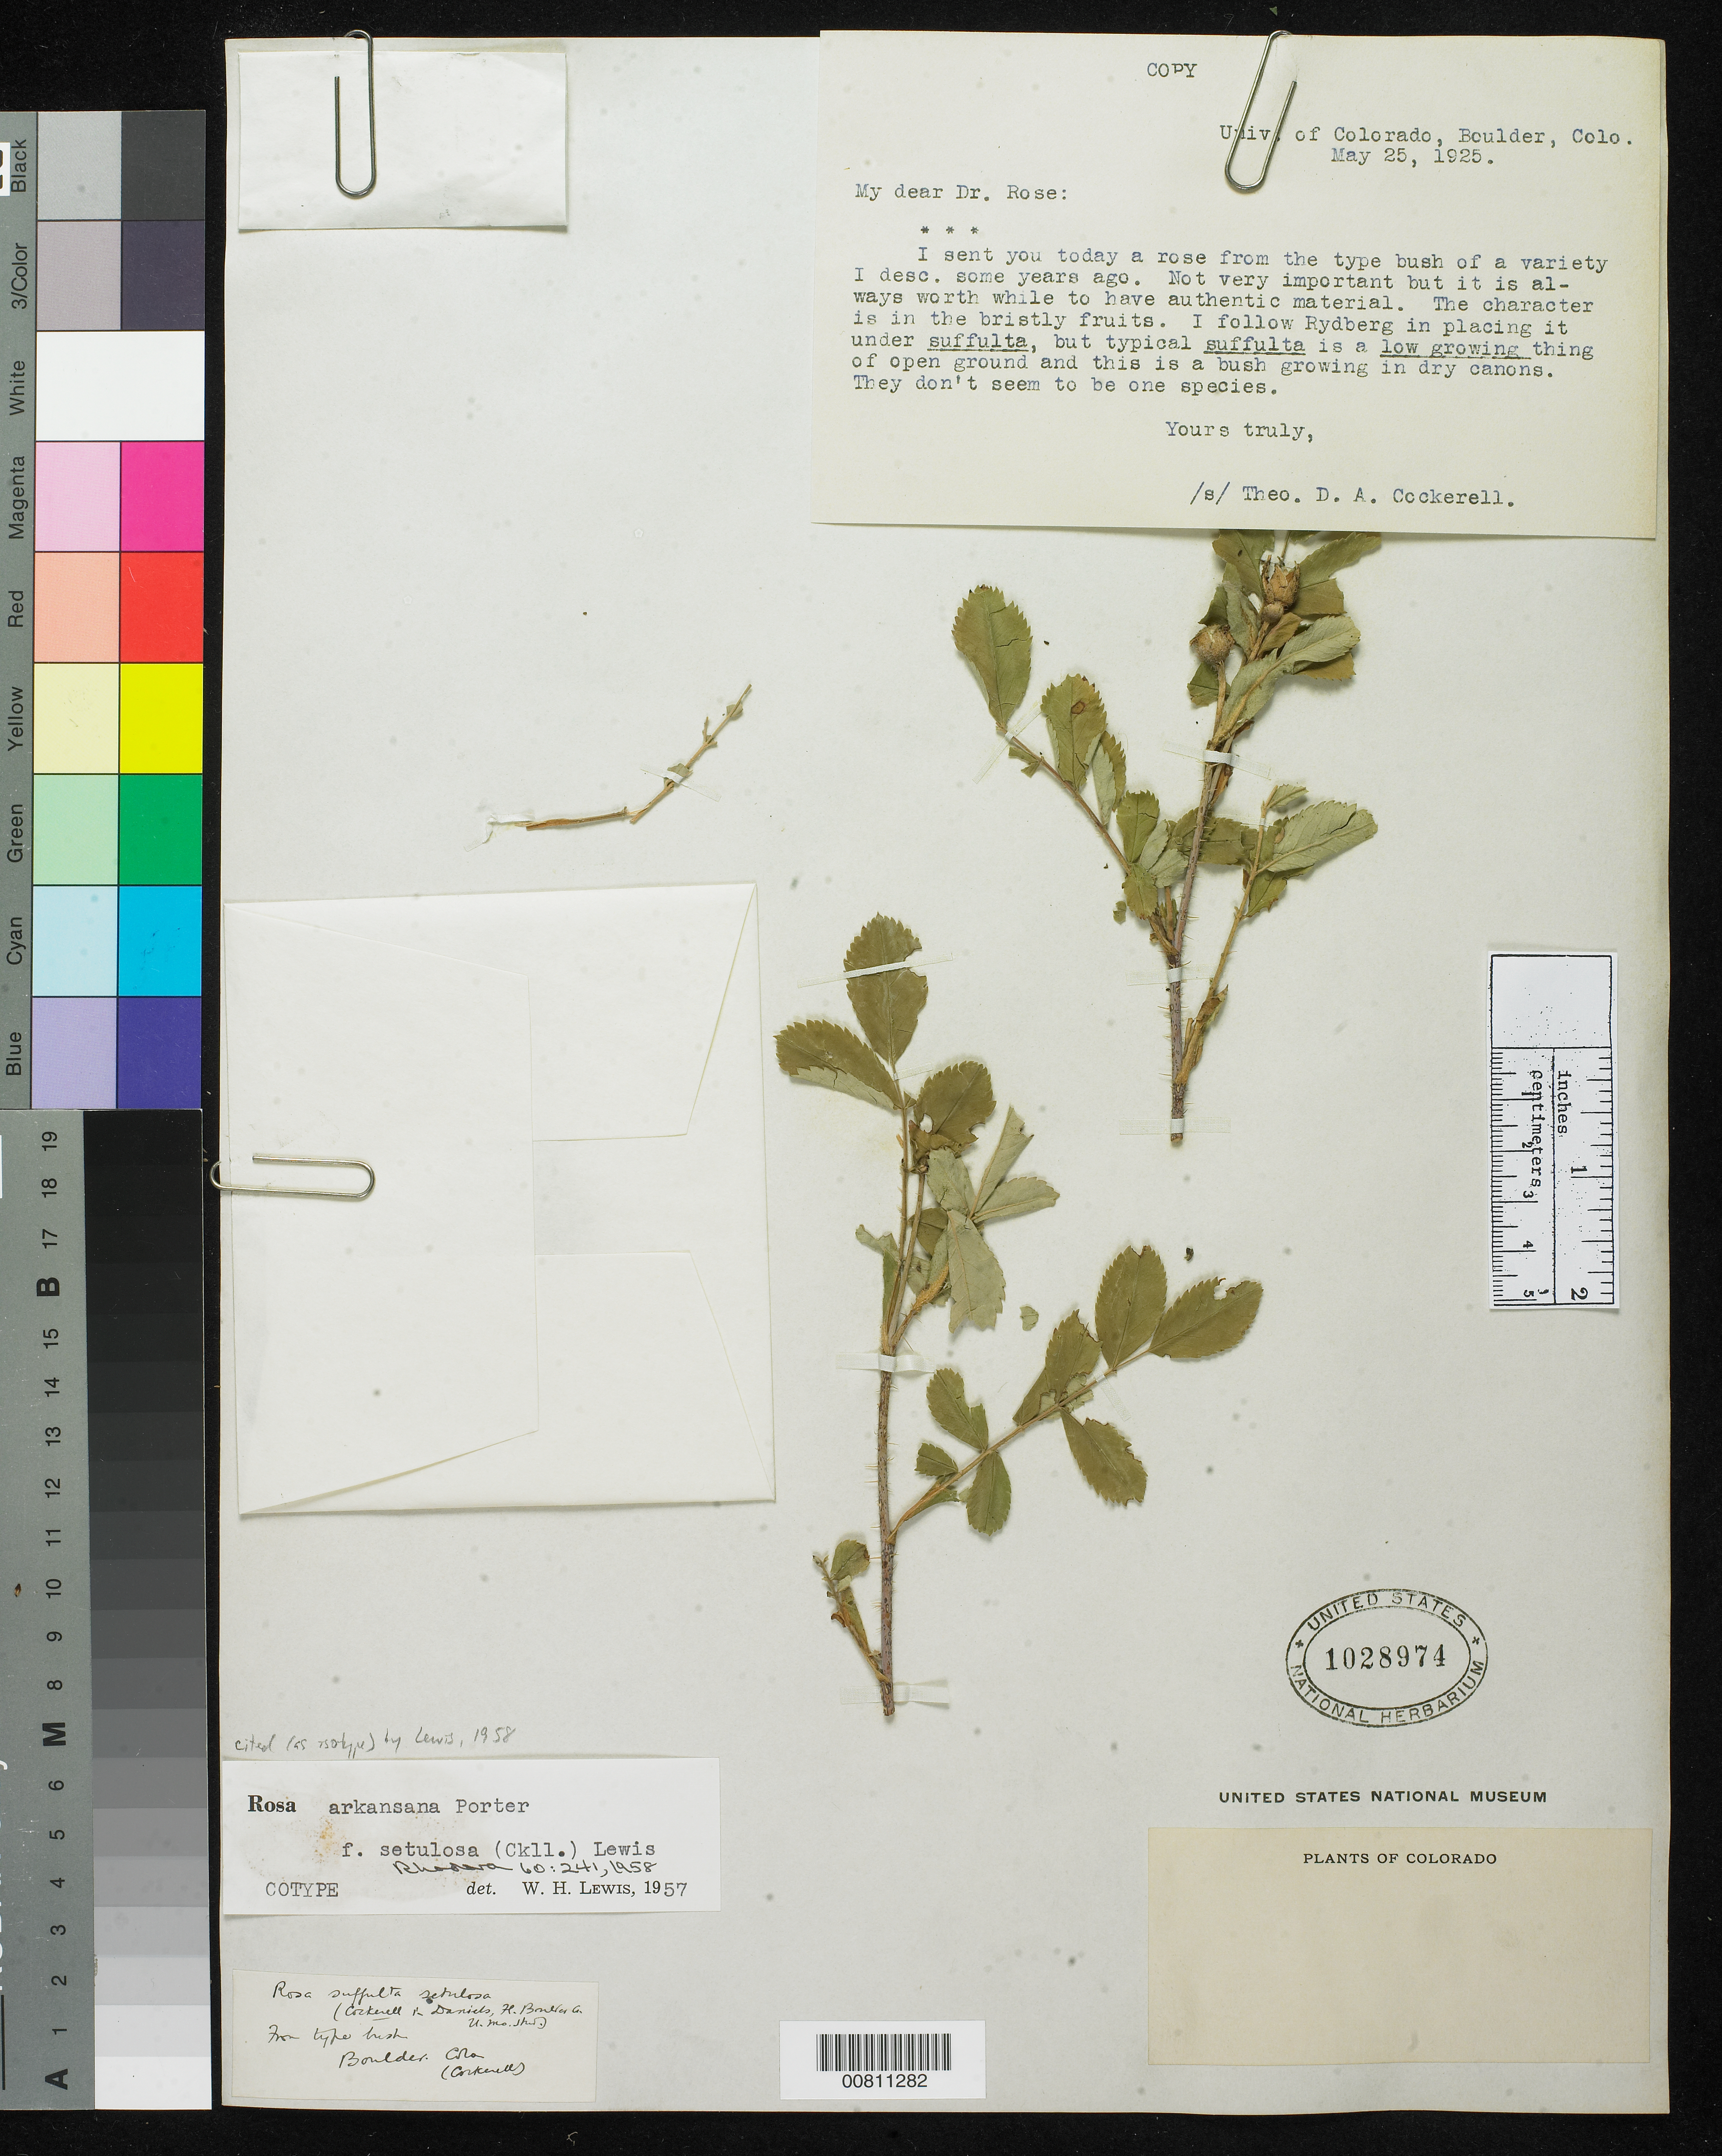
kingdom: Plantae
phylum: Tracheophyta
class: Magnoliopsida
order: Rosales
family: Rosaceae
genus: Rosa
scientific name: Rosa pratincola var. setulosa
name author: Cockerell in Daniels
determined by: Lewis, W. H.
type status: Isotype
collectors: T. Cockerell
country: United States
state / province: Colorado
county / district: Boulder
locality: Boulder.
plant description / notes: "From type bush". Annotated as cotype by Lewis (1957), US sheet cited as isotype (1958, Rhodora 60: 241).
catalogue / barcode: US 1028974